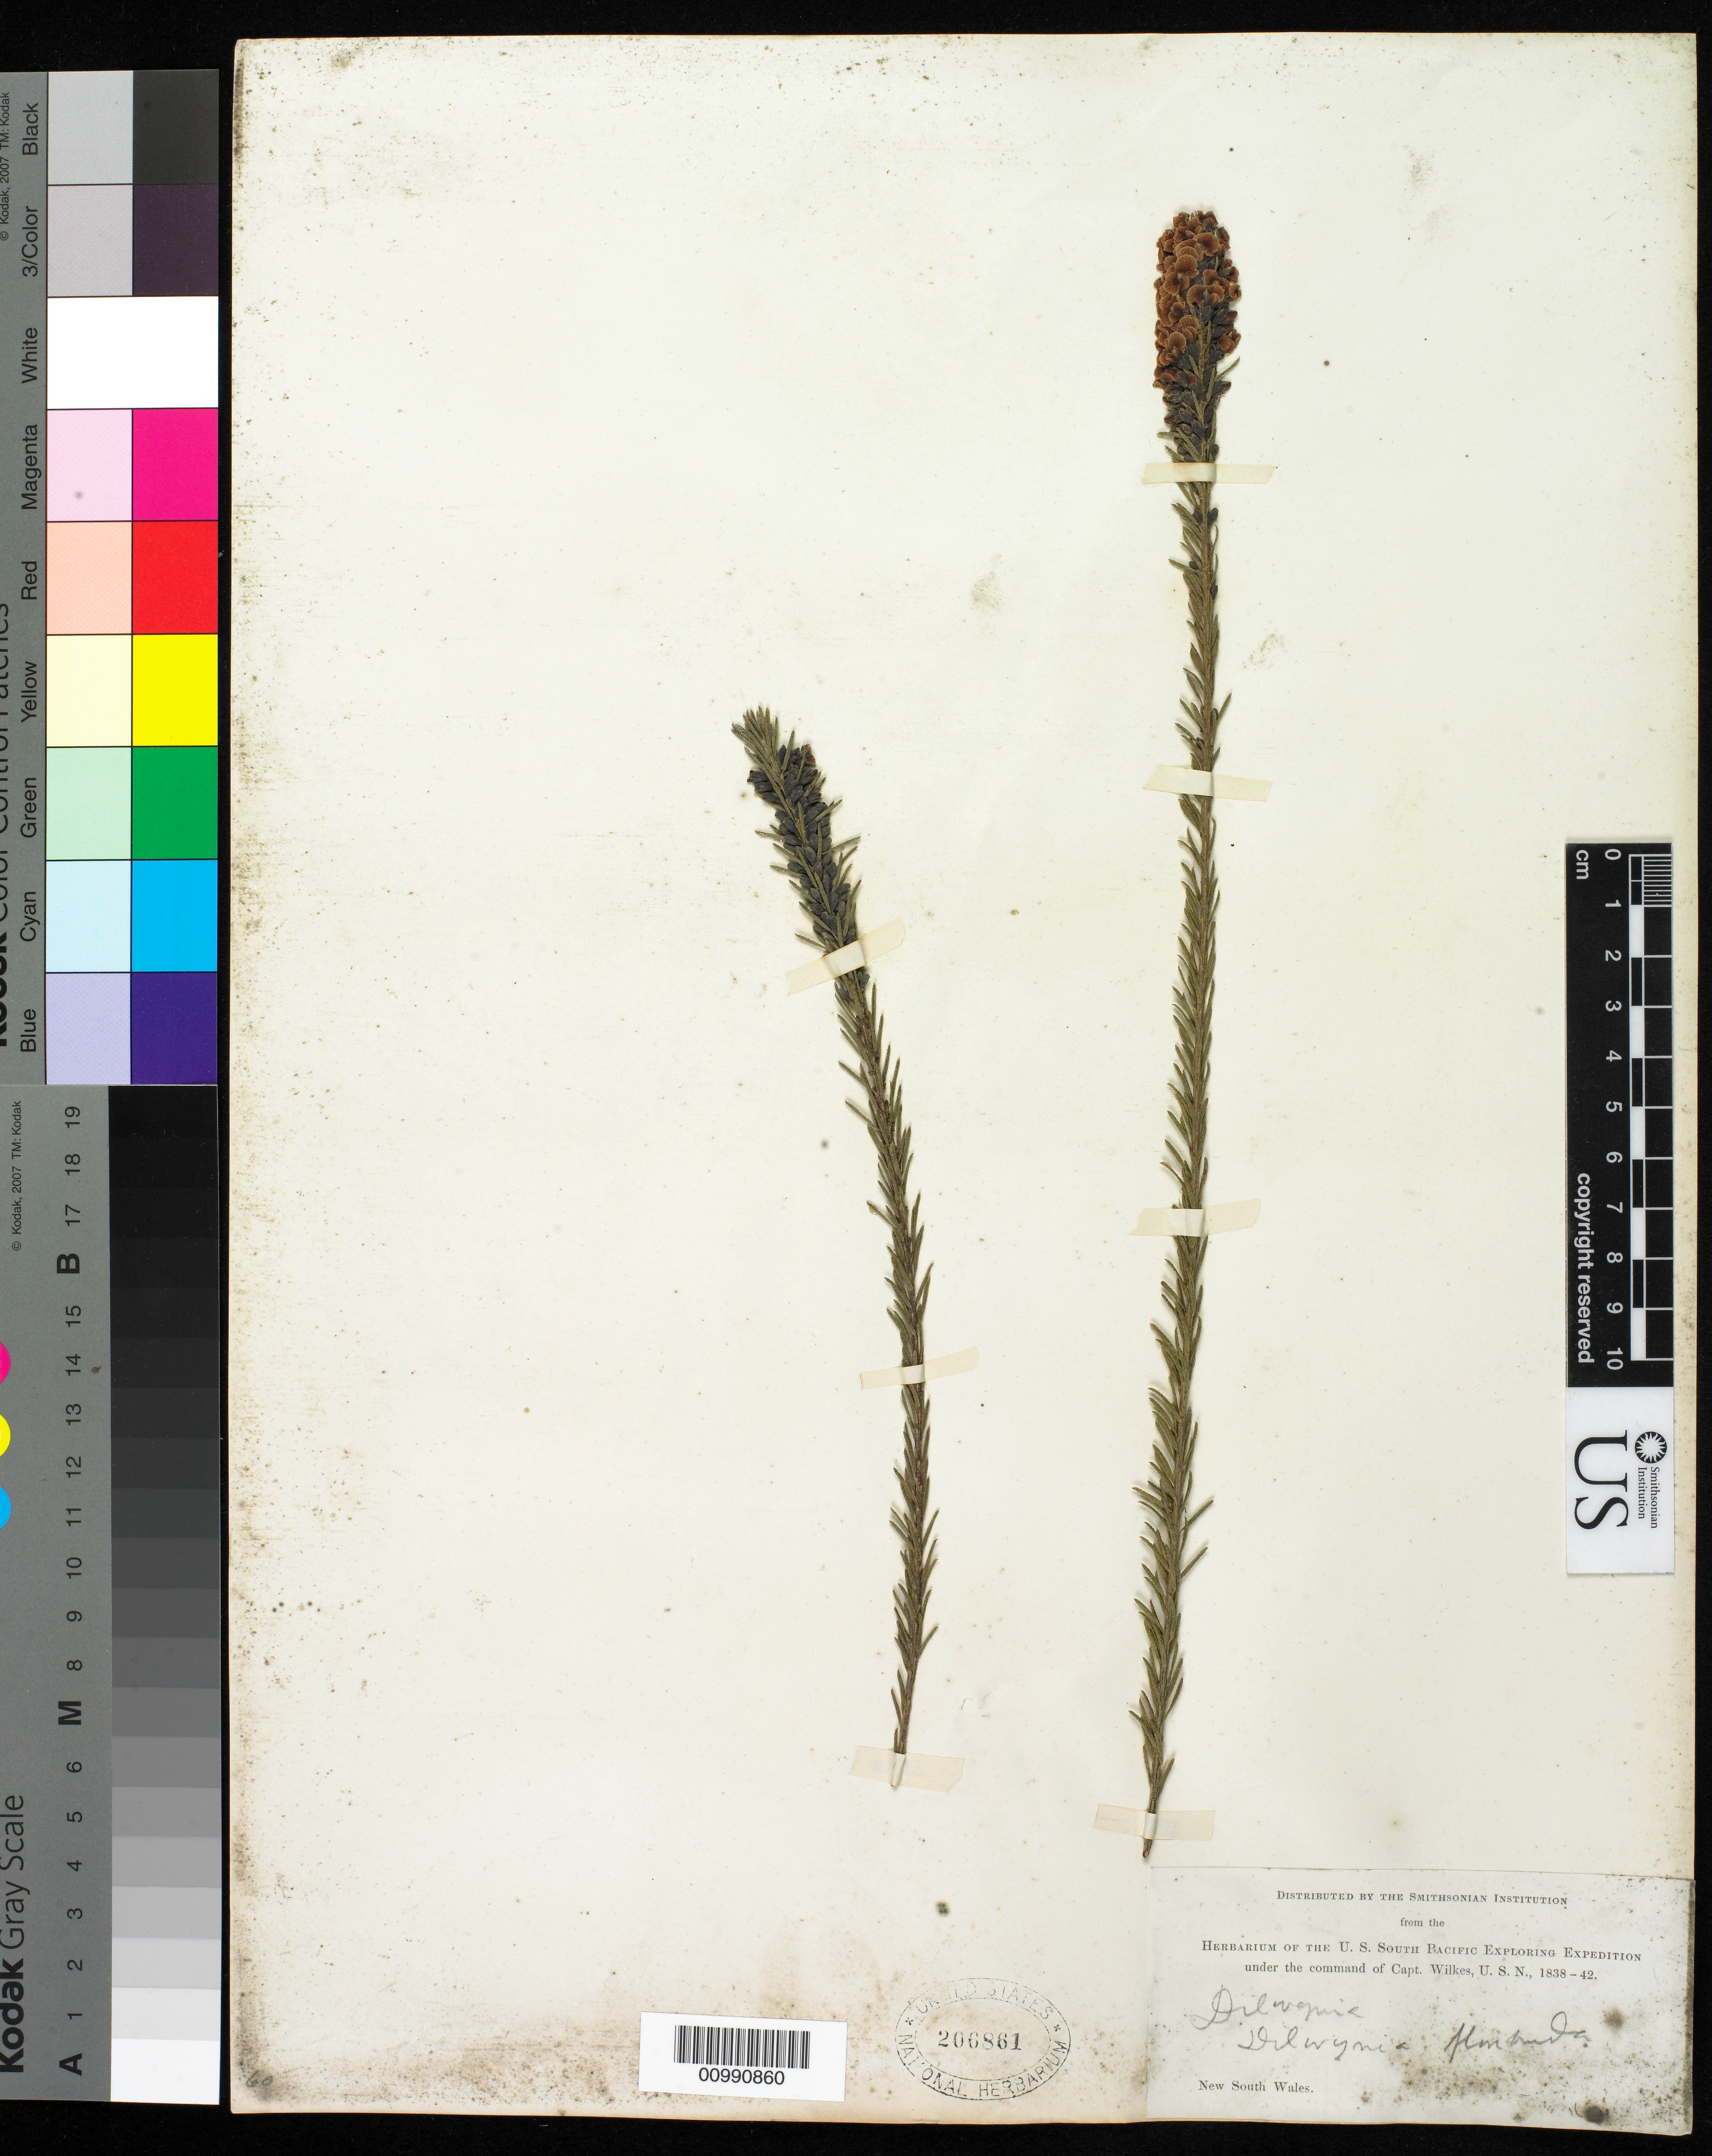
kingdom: Plantae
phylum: Tracheophyta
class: Magnoliopsida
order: Fabales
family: Fabaceae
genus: Dillwynia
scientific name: Dillwynia floribunda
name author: Sm.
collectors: Wilkes Explor. Exped.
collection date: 1838/1842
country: Australia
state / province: New South Wales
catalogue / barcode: US 206861